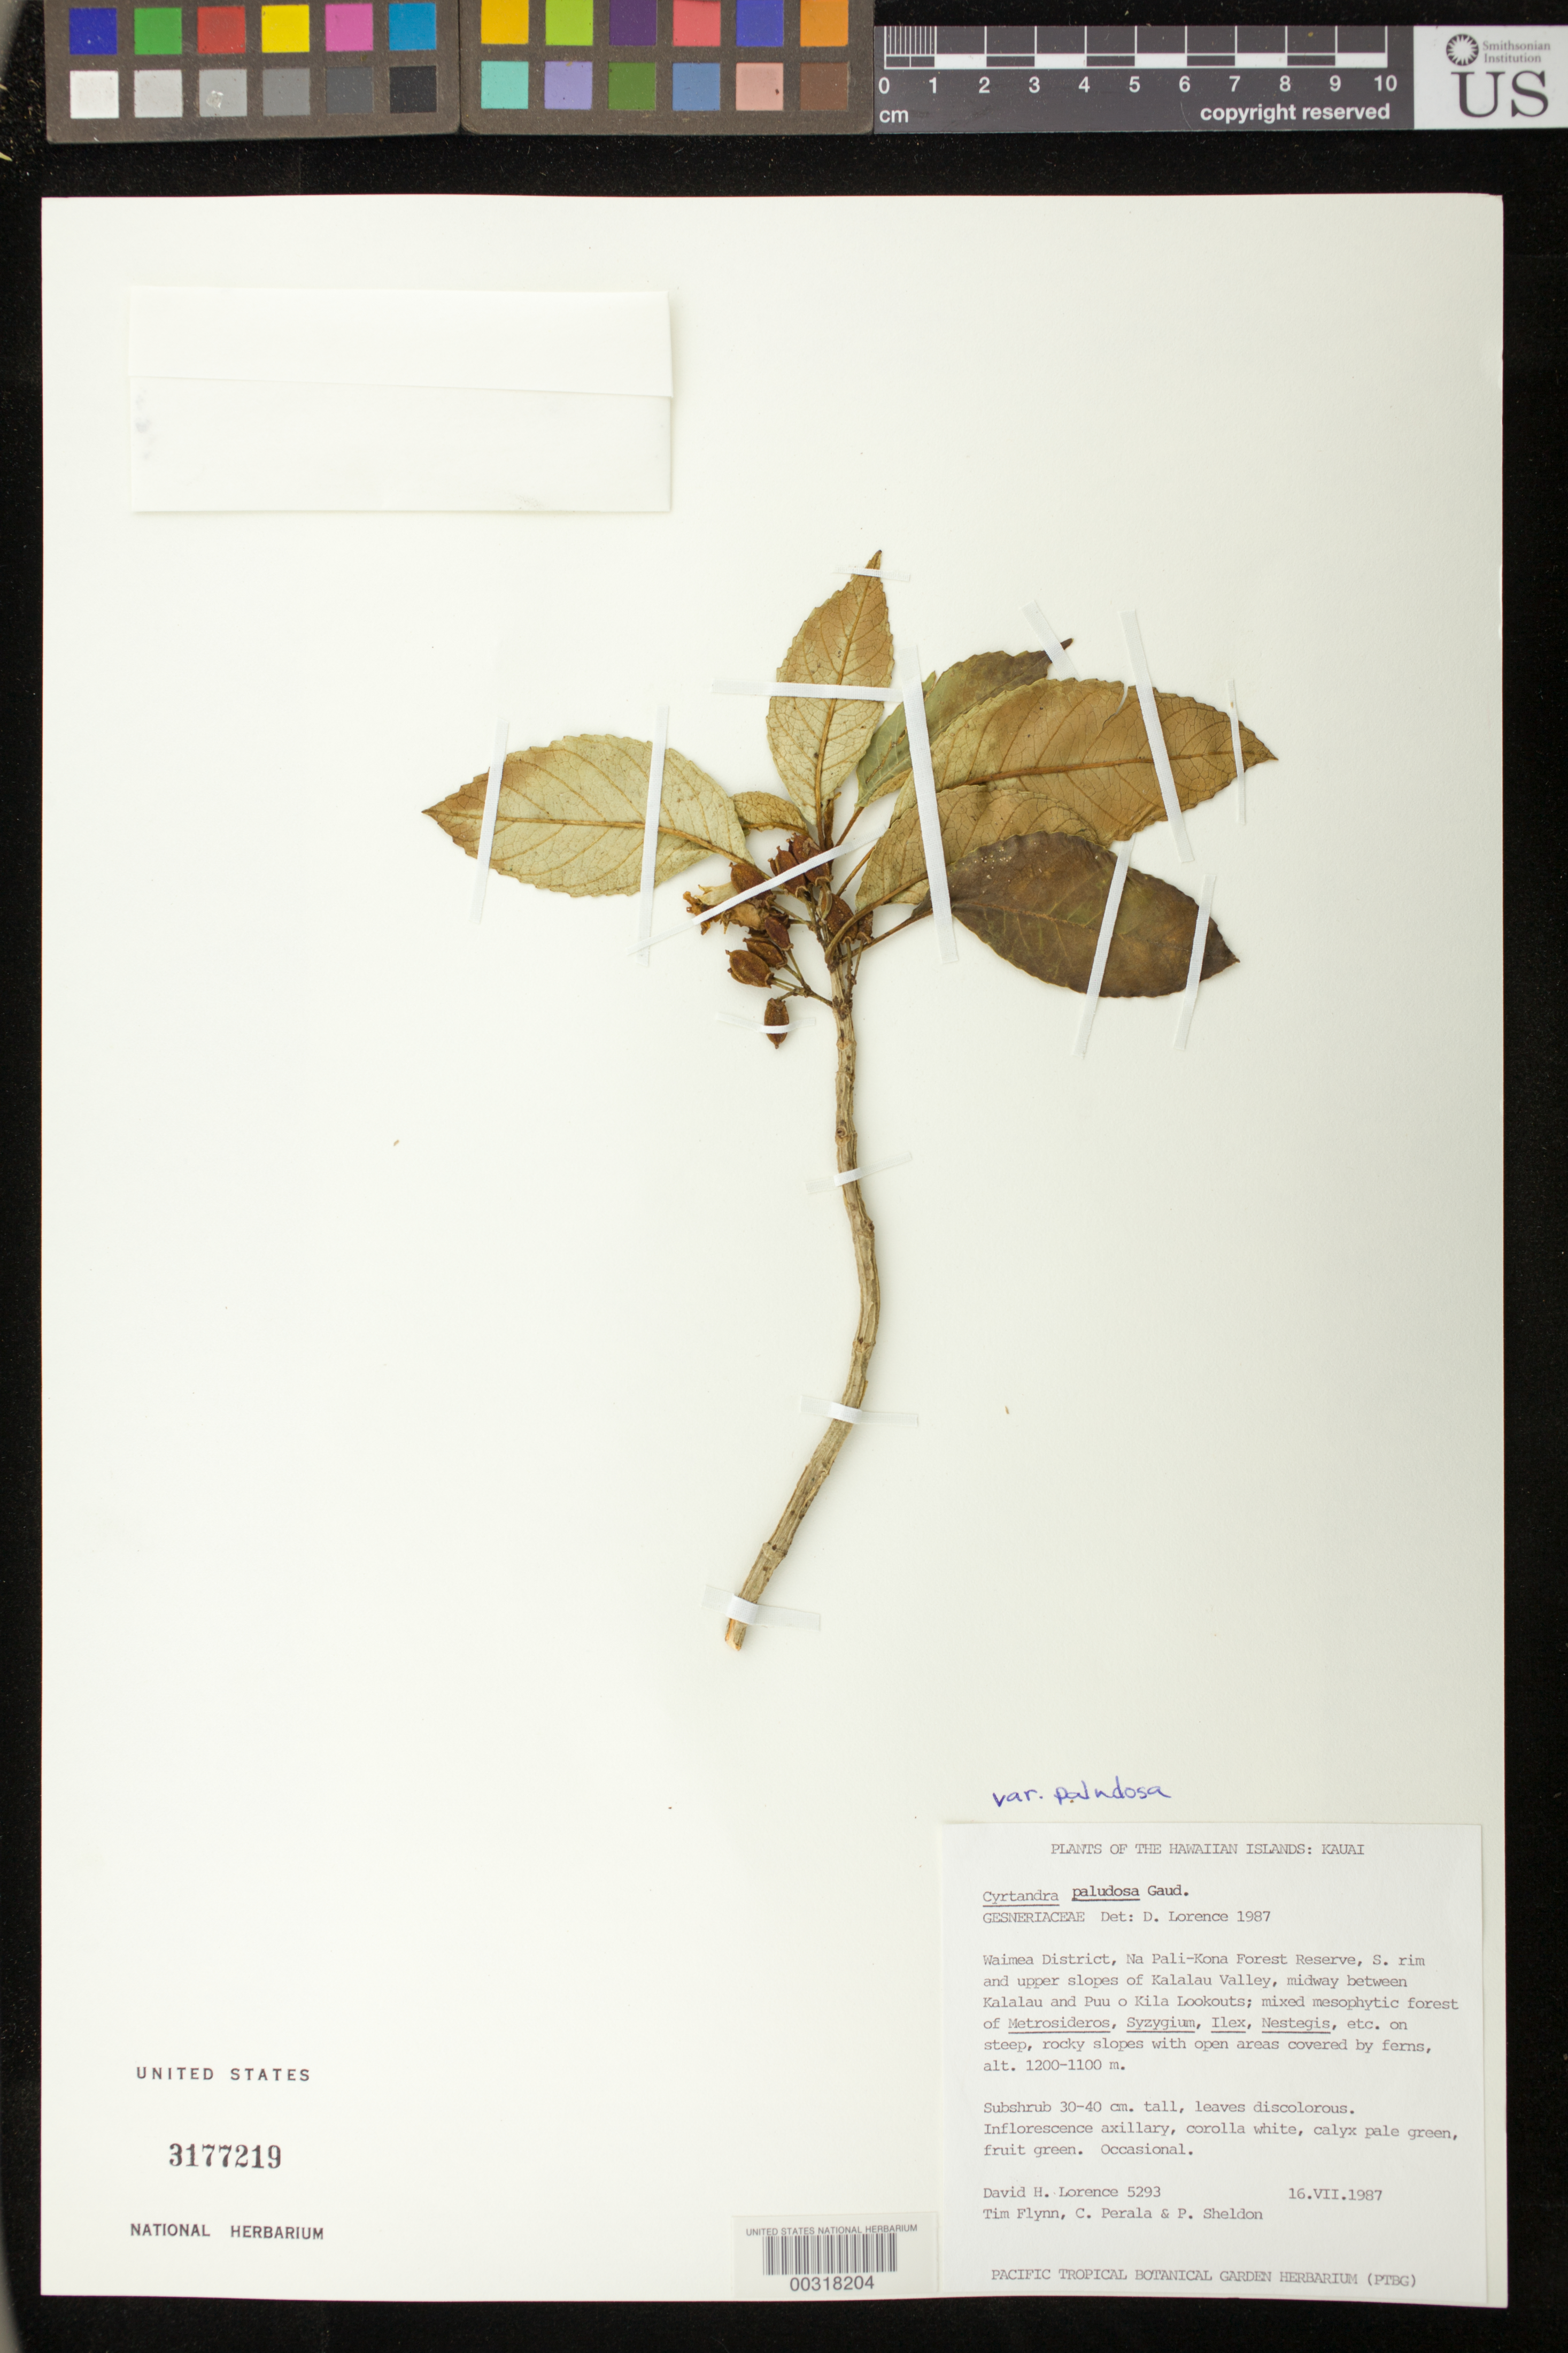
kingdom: Plantae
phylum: Tracheophyta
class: Magnoliopsida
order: Lamiales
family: Gesneriaceae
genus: Cyrtandra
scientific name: Cyrtandra paludosa var. paludosa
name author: Gaudich.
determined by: Lorence, David H., (PTBG), National Tropical Botanical Garden (UNITED STATES)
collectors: D. Lorence, T. W. Flynn, C. Perala & P. Sheldon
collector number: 5293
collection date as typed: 16 Jul 1987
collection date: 1987-07-16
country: United States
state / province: Hawaii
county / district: Kauai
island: Kaua'i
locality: Waimea dist, Na Pali-Kona forest reserve, S rim + upper slopes of Kalalau valley, midway between Kalalau + Puu o Kila lookouts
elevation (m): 1100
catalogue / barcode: US 3177219